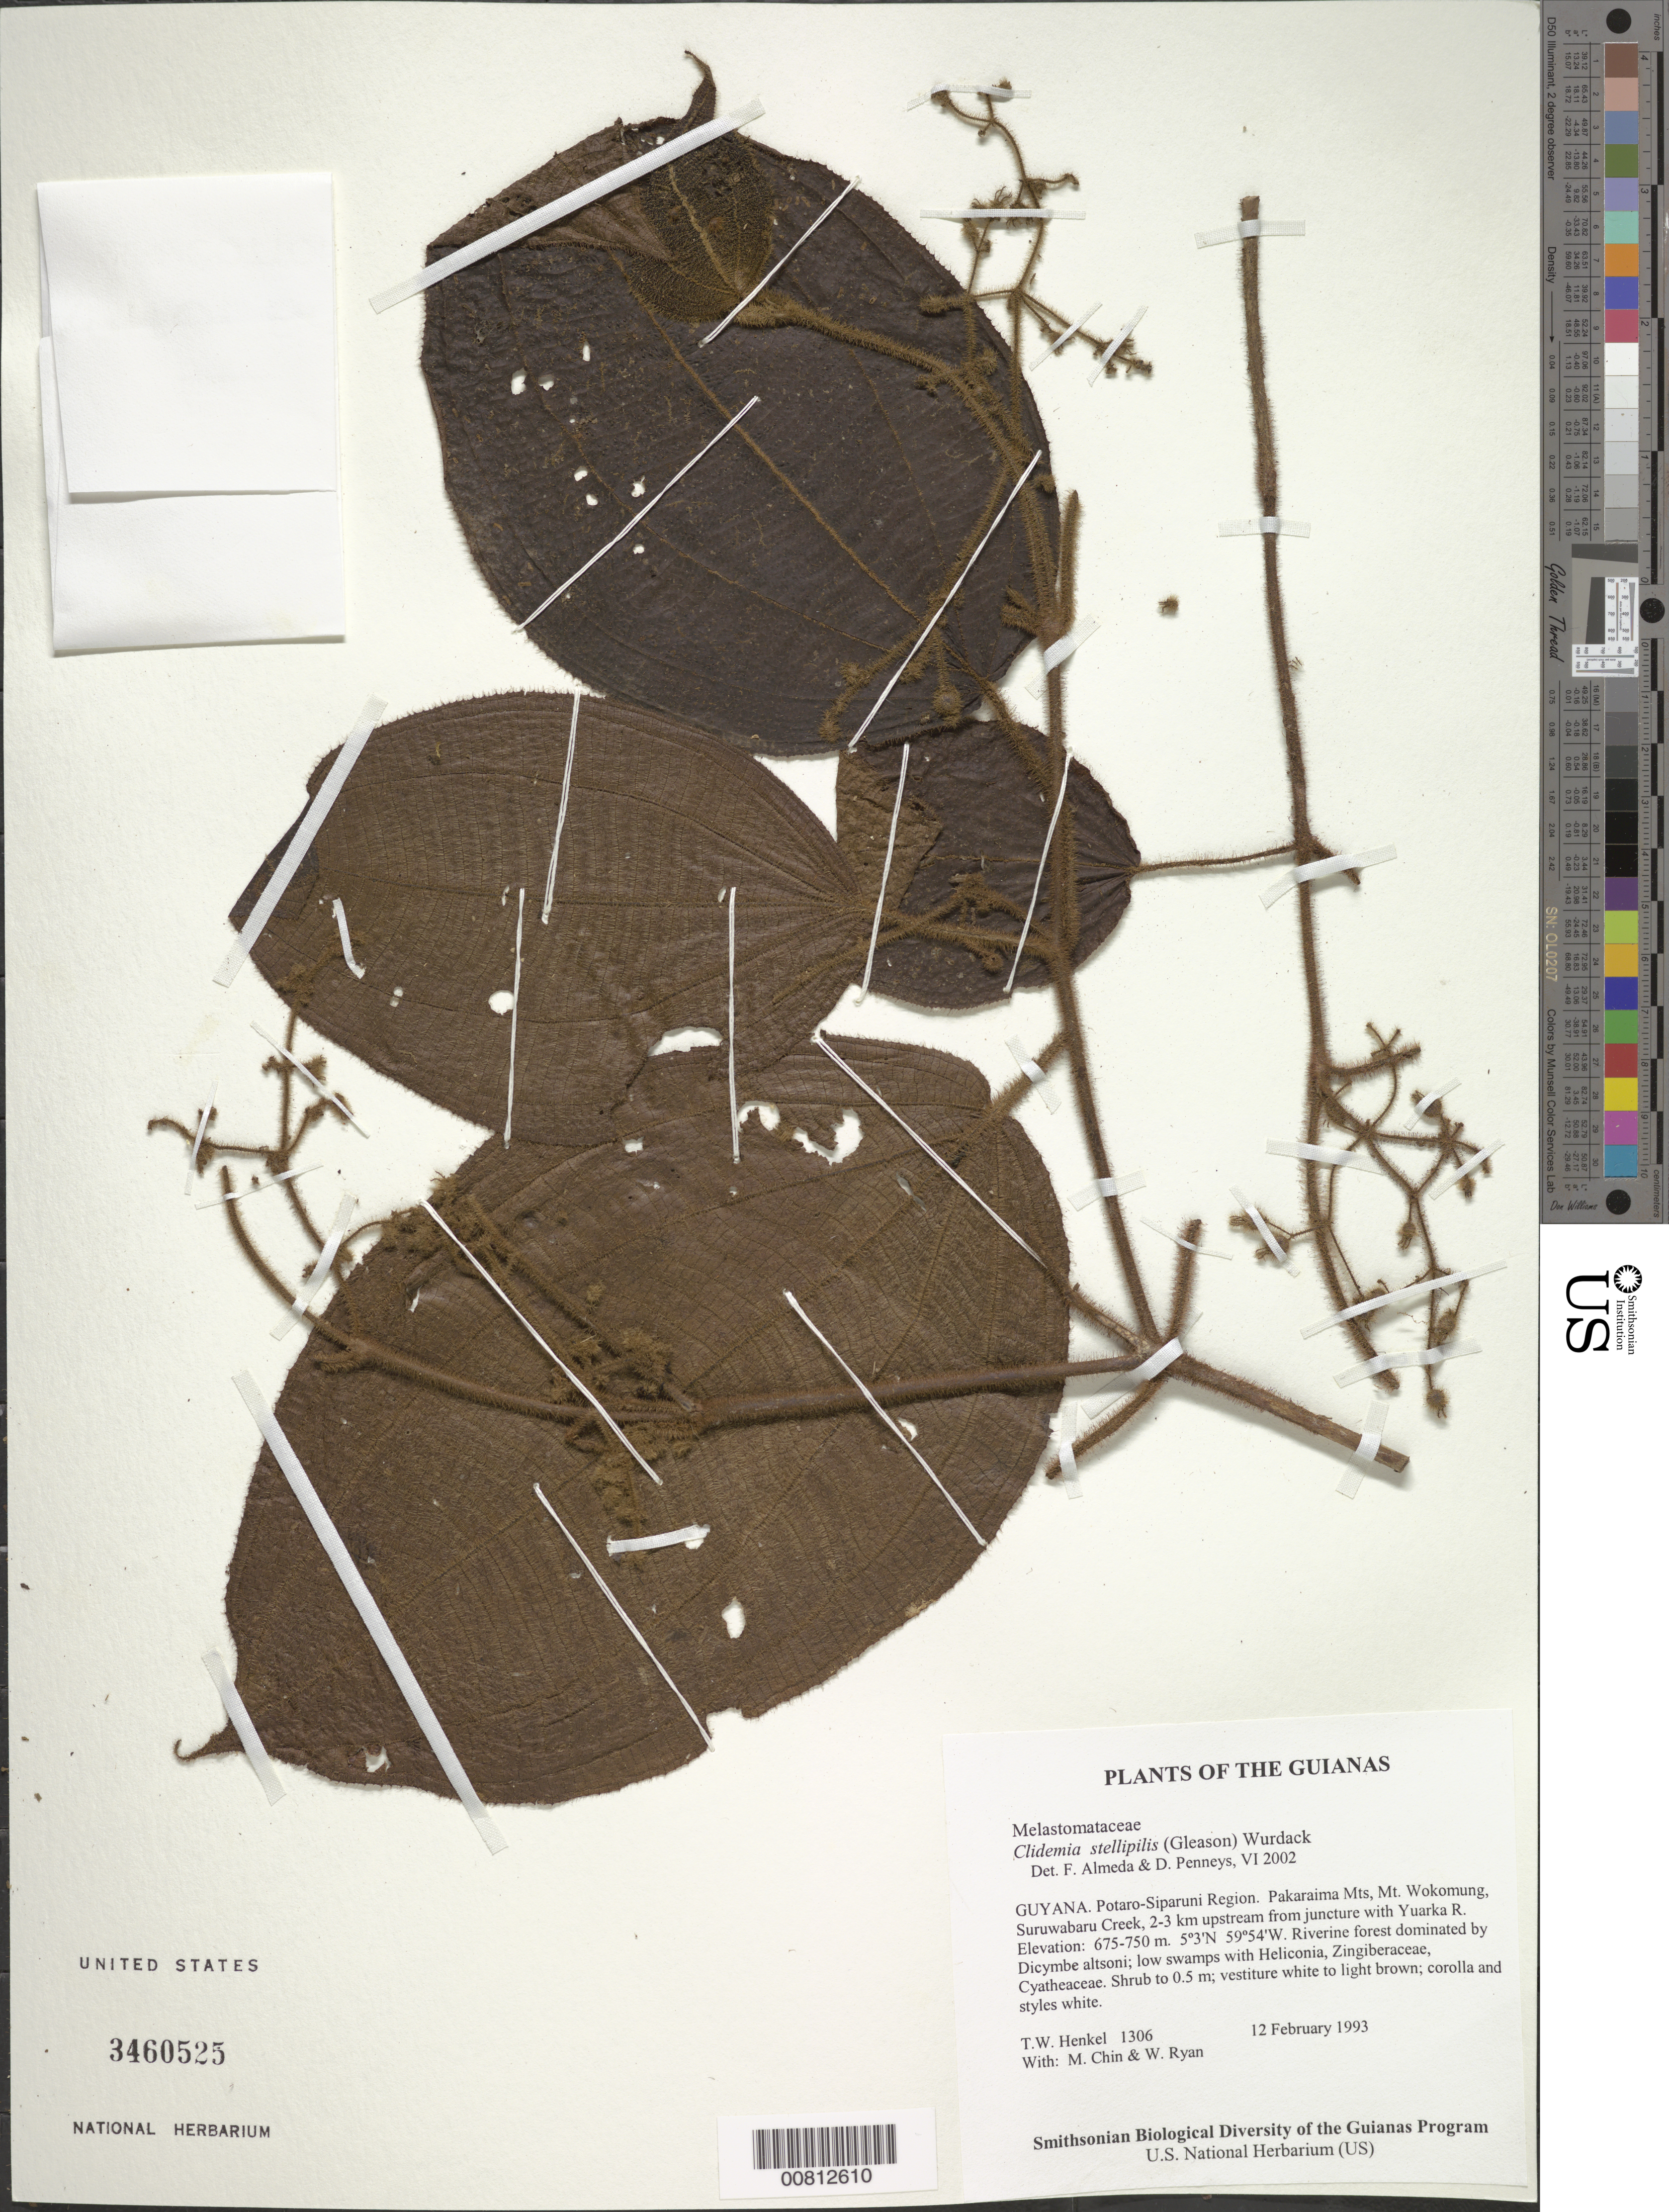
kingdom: Plantae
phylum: Tracheophyta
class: Magnoliopsida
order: Myrtales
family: Melastomataceae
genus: Clidemia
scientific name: Clidemia stellipilis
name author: (Gleason) Wurdack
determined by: Almeda, F.; Penneys, D. S.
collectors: T. Henkel, M. Chin & W. Ryan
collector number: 1306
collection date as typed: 12 February 1993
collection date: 1993-02-12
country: Guyana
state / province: Potaro-Siparuni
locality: Pakaraima Mts, Mt. Wokomung, Suruwabaru Creek, 2-3 km upstream from juncture with Yuarka R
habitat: Riverine forest dominated by Dicymbe altsoni; low swamps with Heliconia, Zingiberaceae, Cyatheaceae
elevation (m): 675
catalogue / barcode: US 3460525